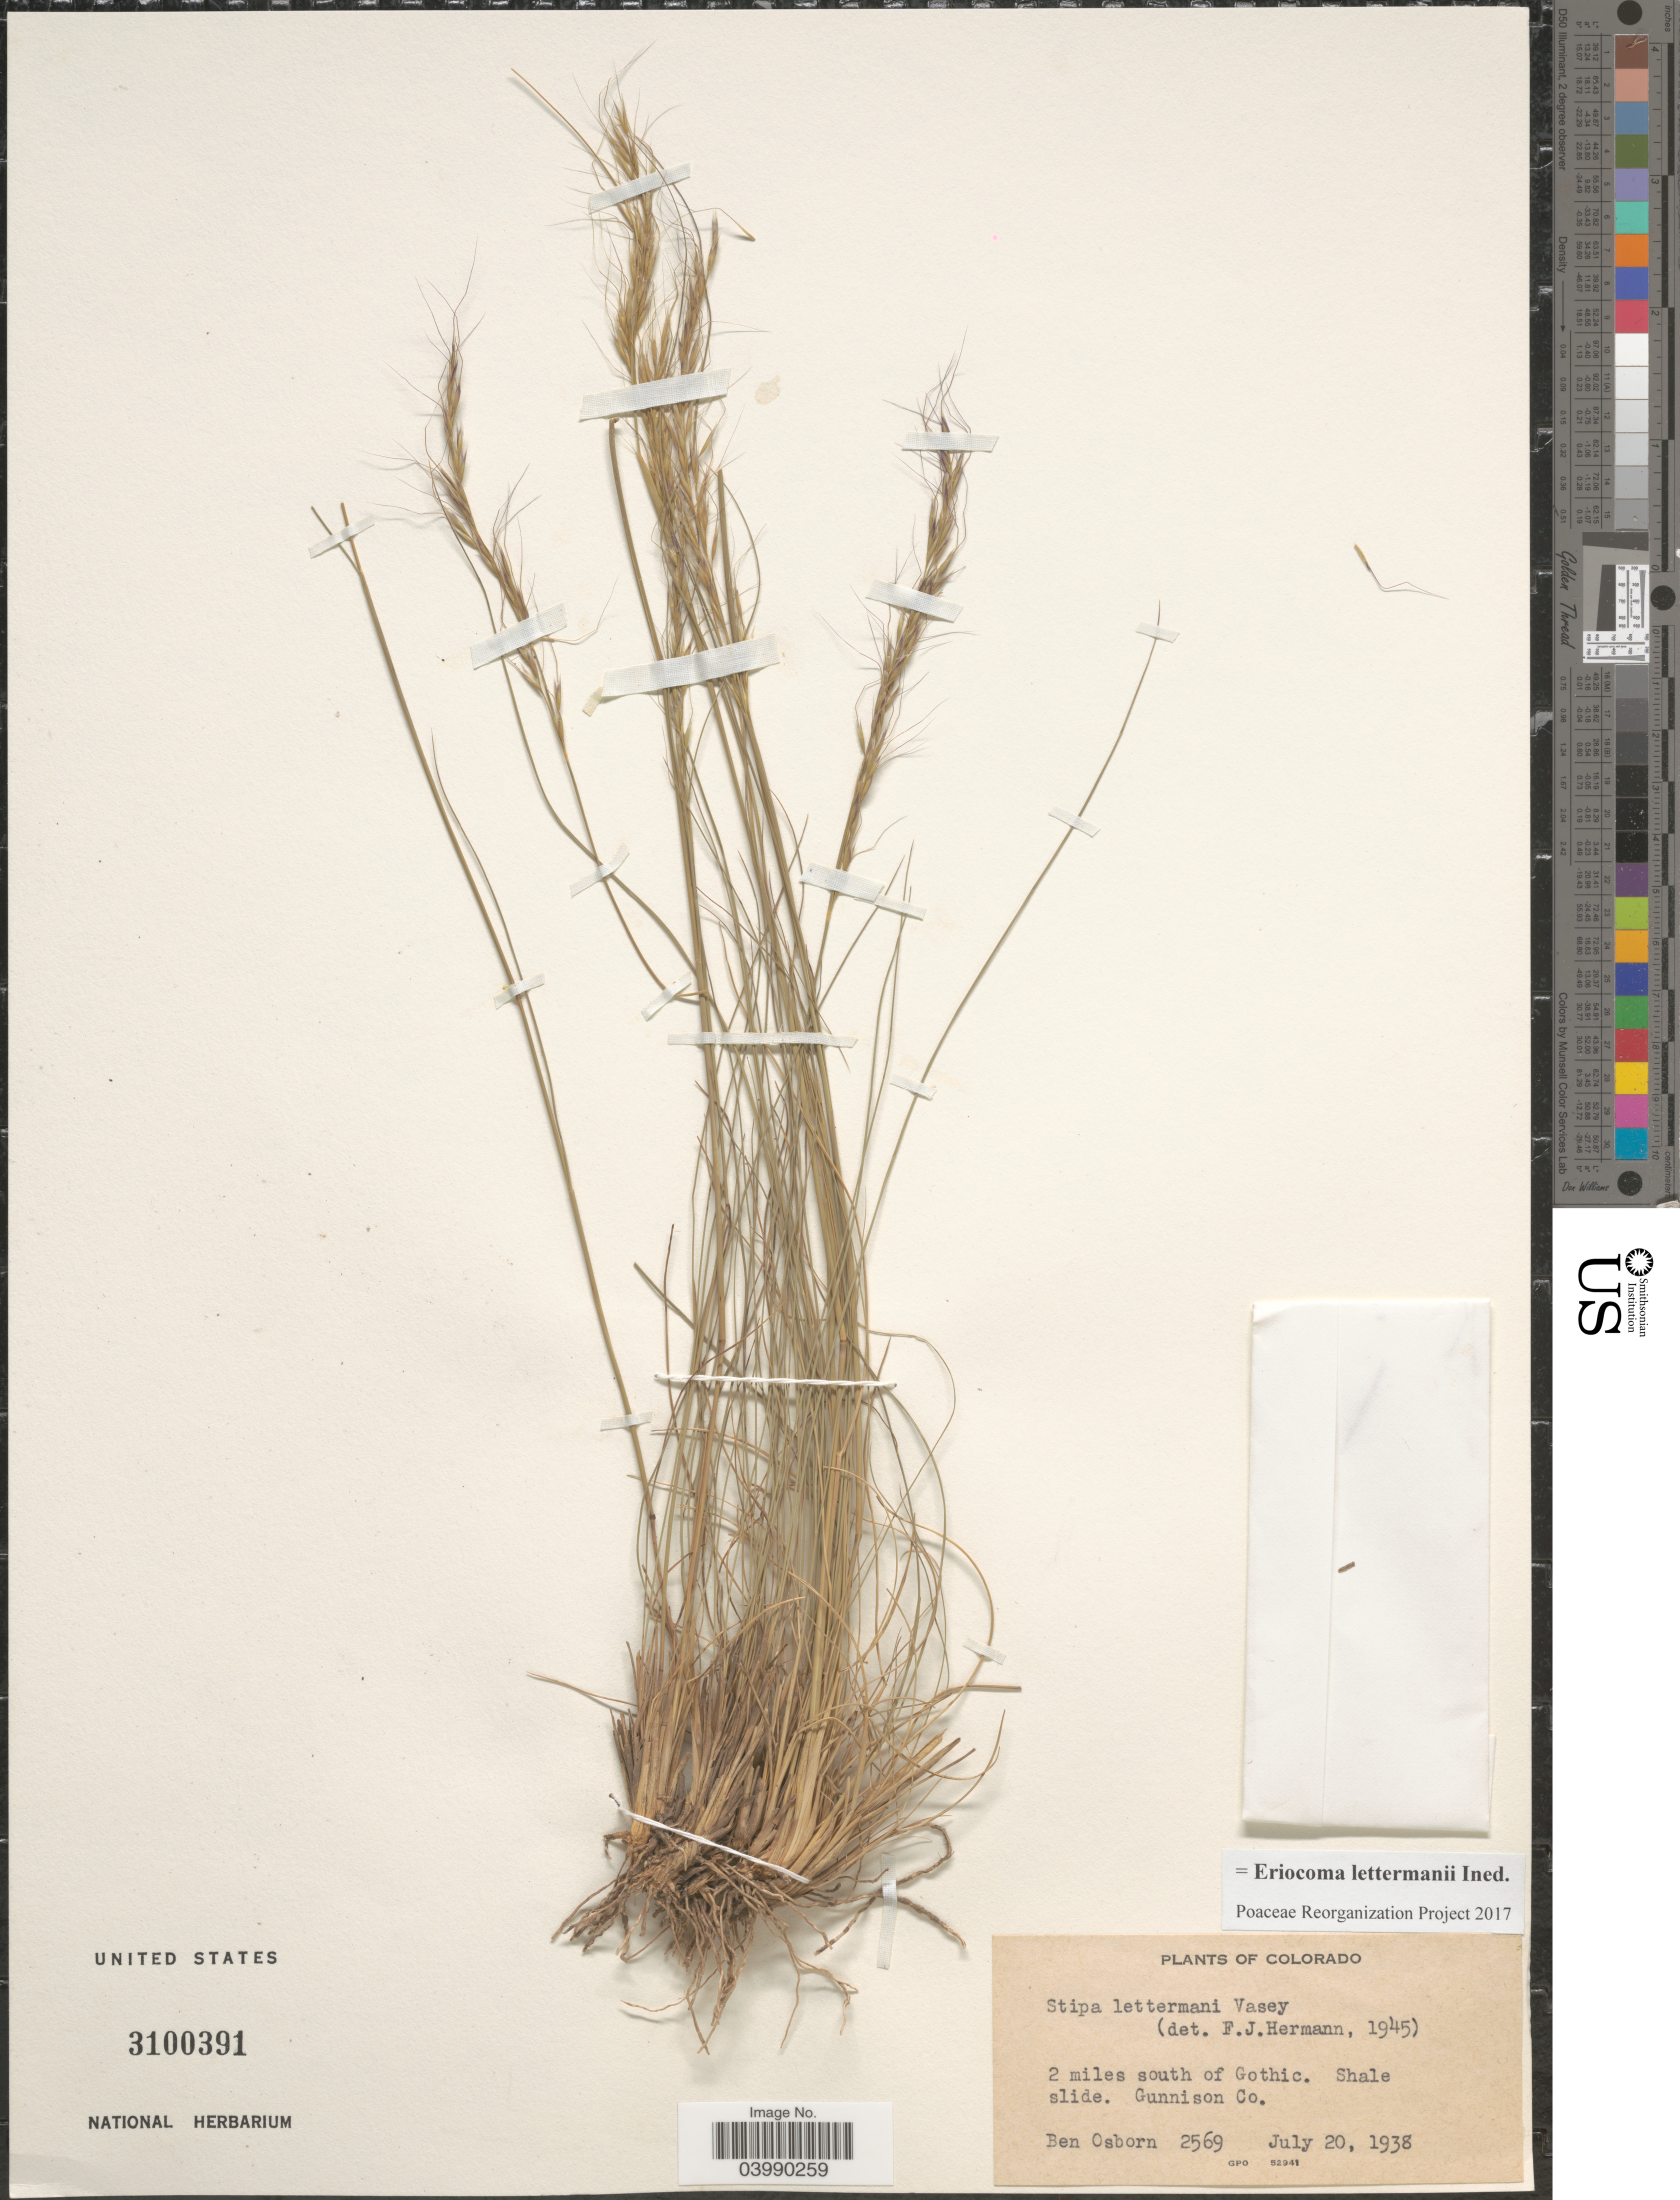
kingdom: Plantae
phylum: Tracheophyta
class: Liliopsida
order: Poales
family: Poaceae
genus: Eriocoma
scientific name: Eriocoma lettermanii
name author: (Vasey) Romasch.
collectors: B. Osborn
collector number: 2569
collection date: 1938-07-20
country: United States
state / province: Colorado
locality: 2 miles south of Gothic. Gunnison Co.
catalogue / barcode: US 3100391